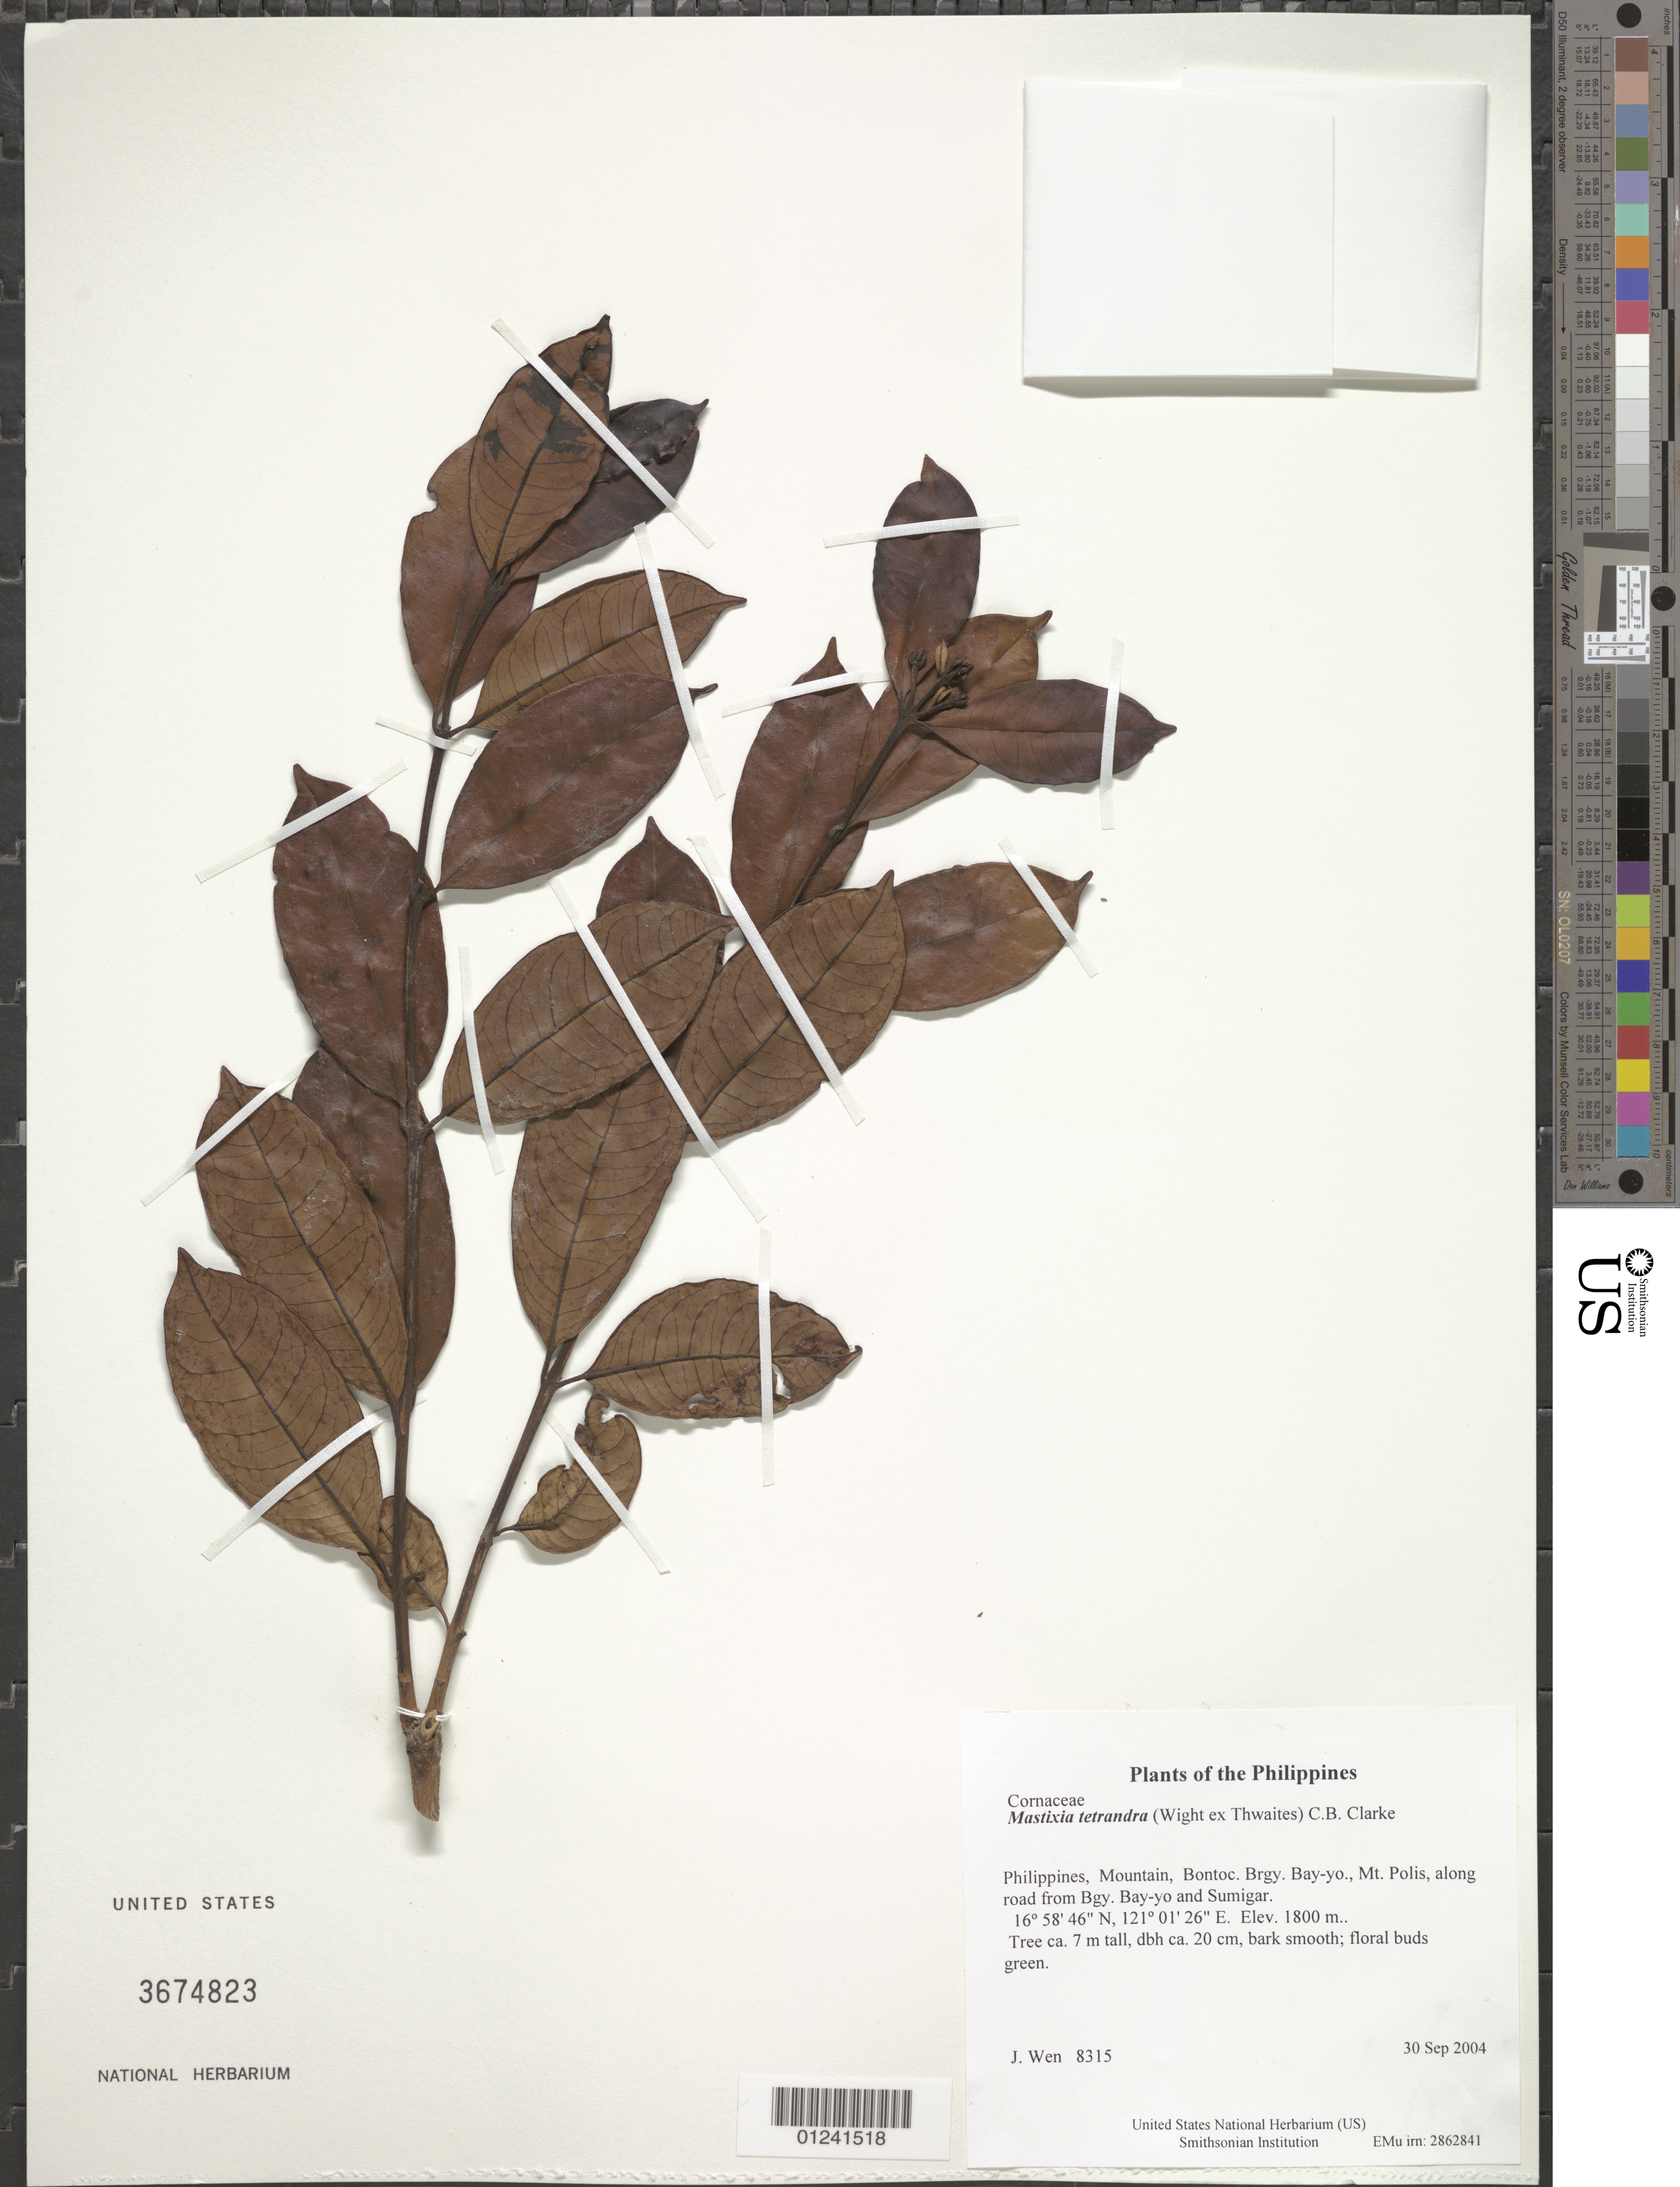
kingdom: Plantae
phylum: Tracheophyta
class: Magnoliopsida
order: Cornales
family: Nyssaceae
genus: Mastixia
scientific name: Mastixia tetrandra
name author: (Wight ex Thwaites) C.B. Clarke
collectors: J. Wen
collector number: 8315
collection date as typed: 30 Sep 2004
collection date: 2004-09-30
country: Philippines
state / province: Cordillera (Administrative Region)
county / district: Mountain province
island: Luzon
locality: Bontoc. Brgy. Bay-yo., Mt. Polis, along road from Bgy. Bay-yo and Sumigar.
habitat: In high montane forest.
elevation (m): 1800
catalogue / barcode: US 3674823